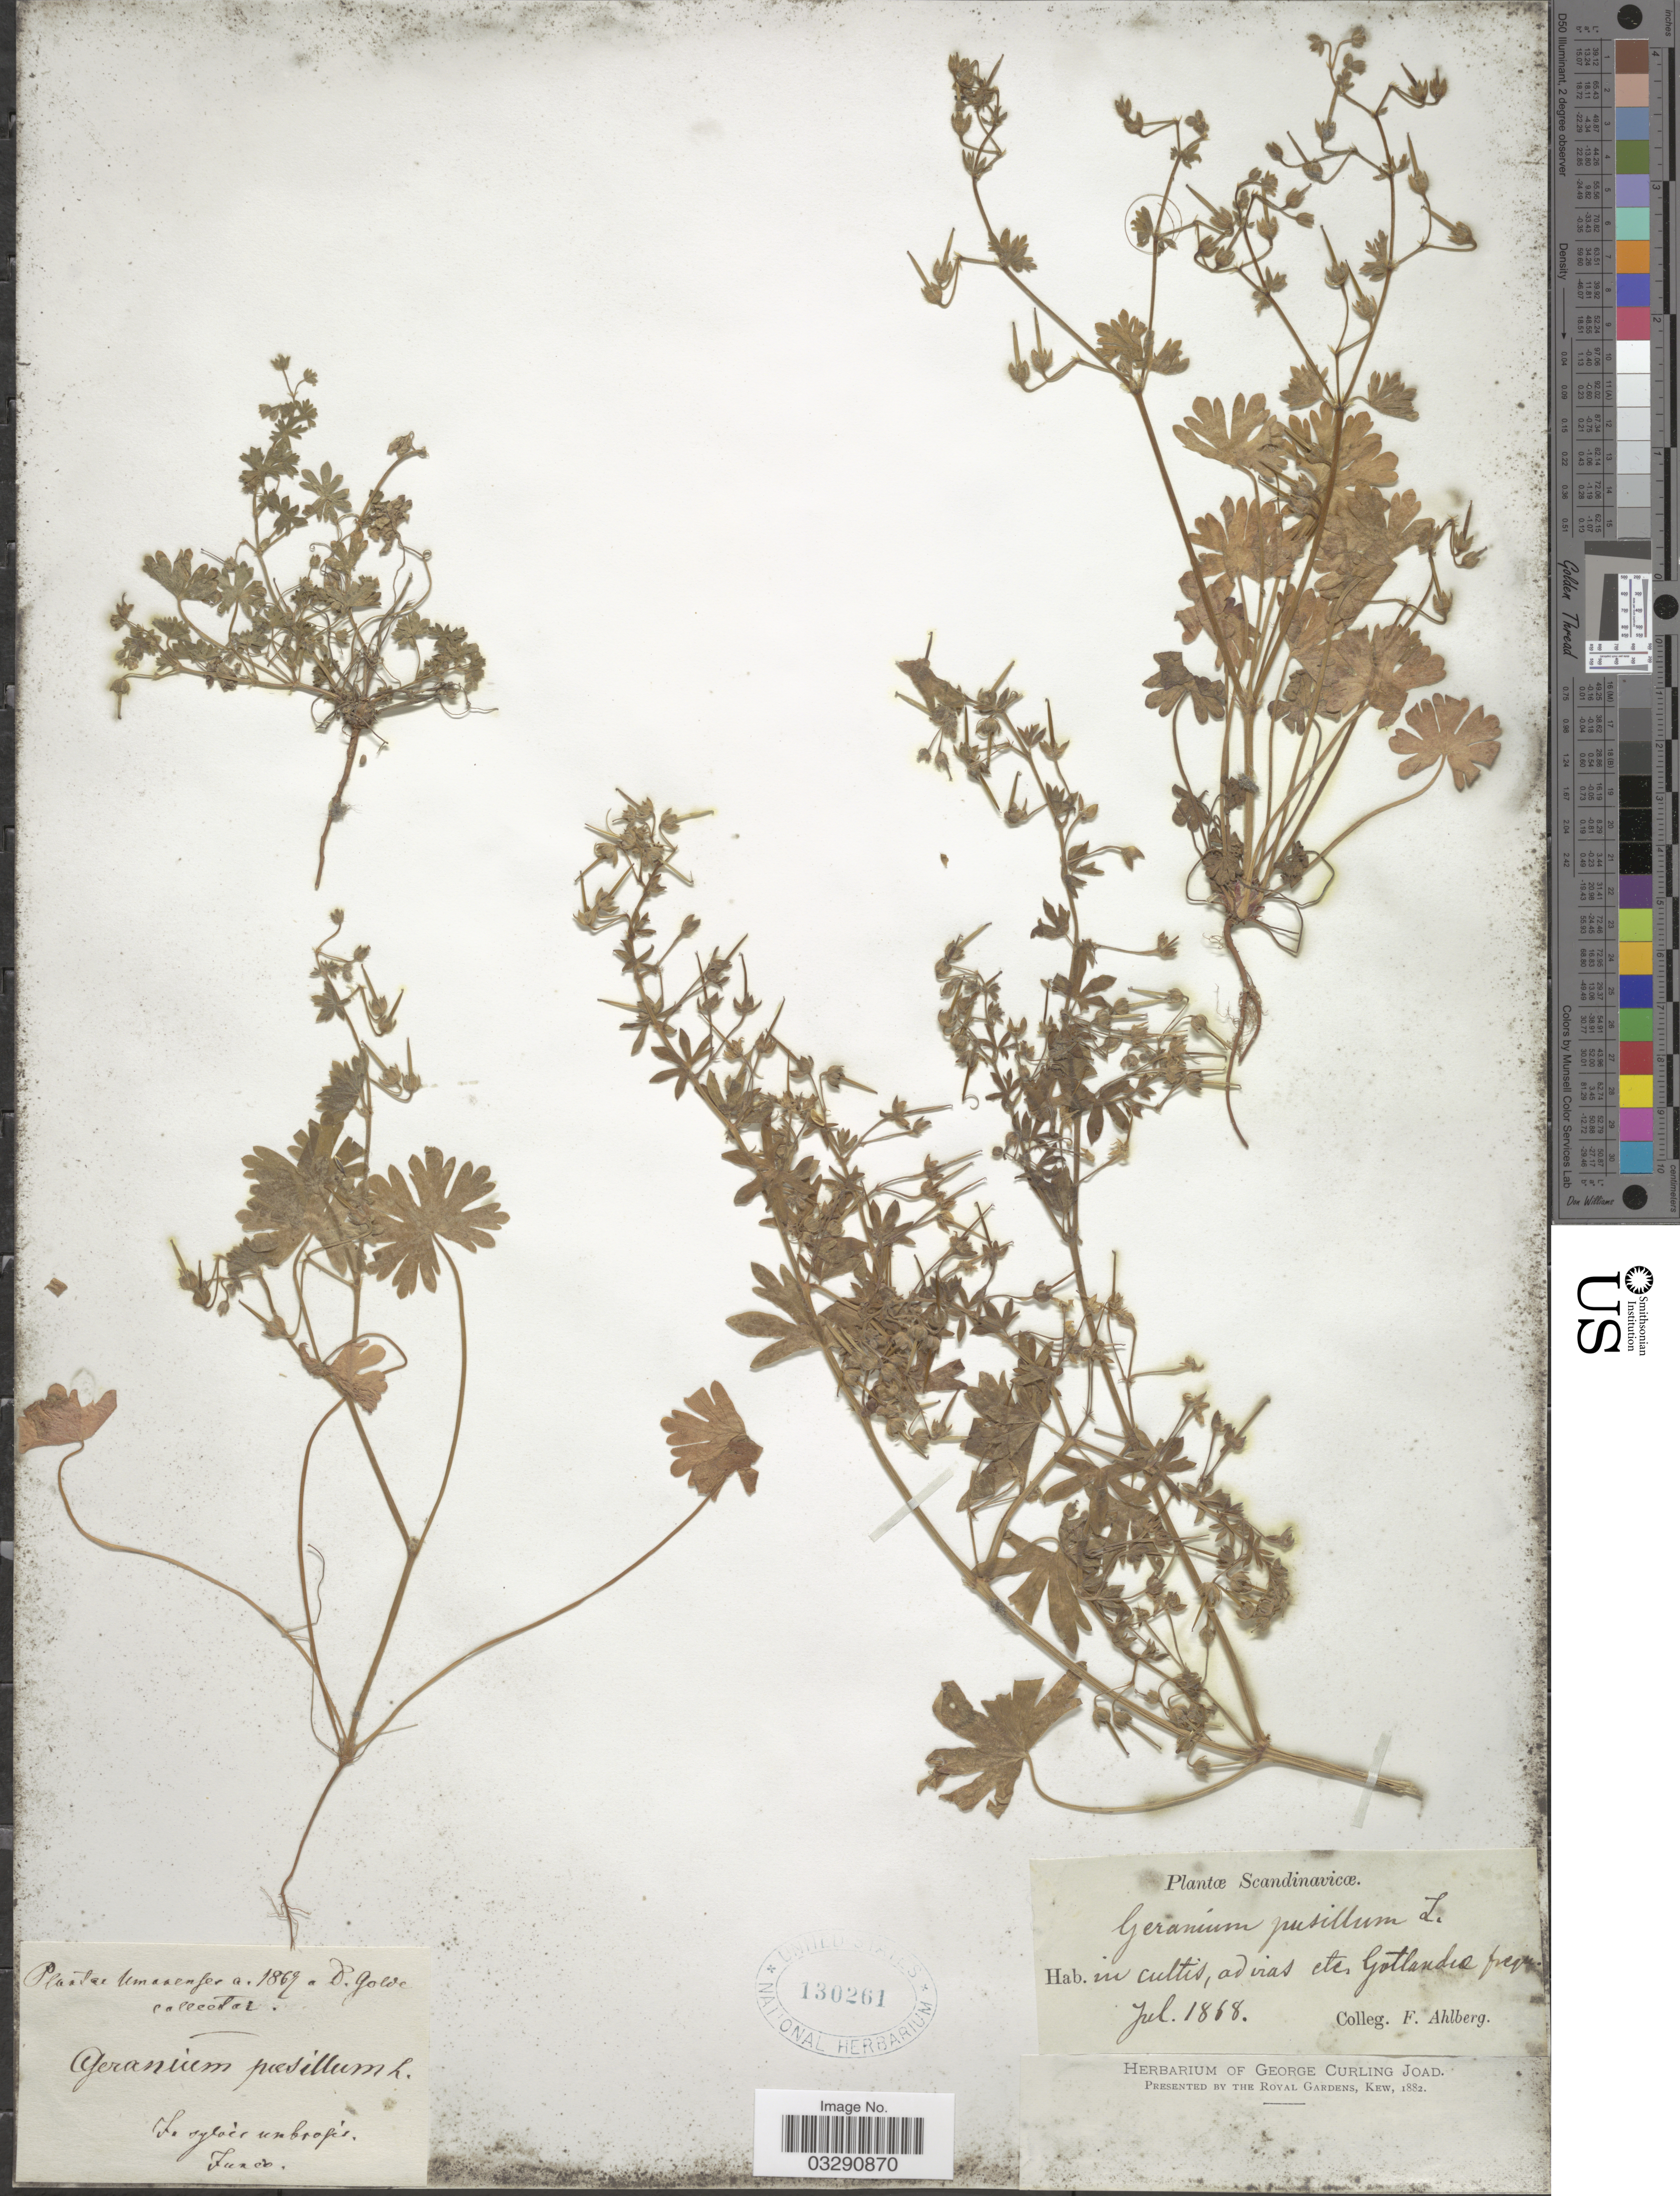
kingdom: Plantae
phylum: Tracheophyta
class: Magnoliopsida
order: Geraniales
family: Geraniaceae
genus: Geranium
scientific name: Geranium pusillum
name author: L.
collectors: F. Ahlberg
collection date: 1868-07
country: Sweden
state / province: Gotland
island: Gotland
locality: Scandinavicæ, in cultis, ad vias etc. Gotlandia frequ.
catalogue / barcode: US 130261